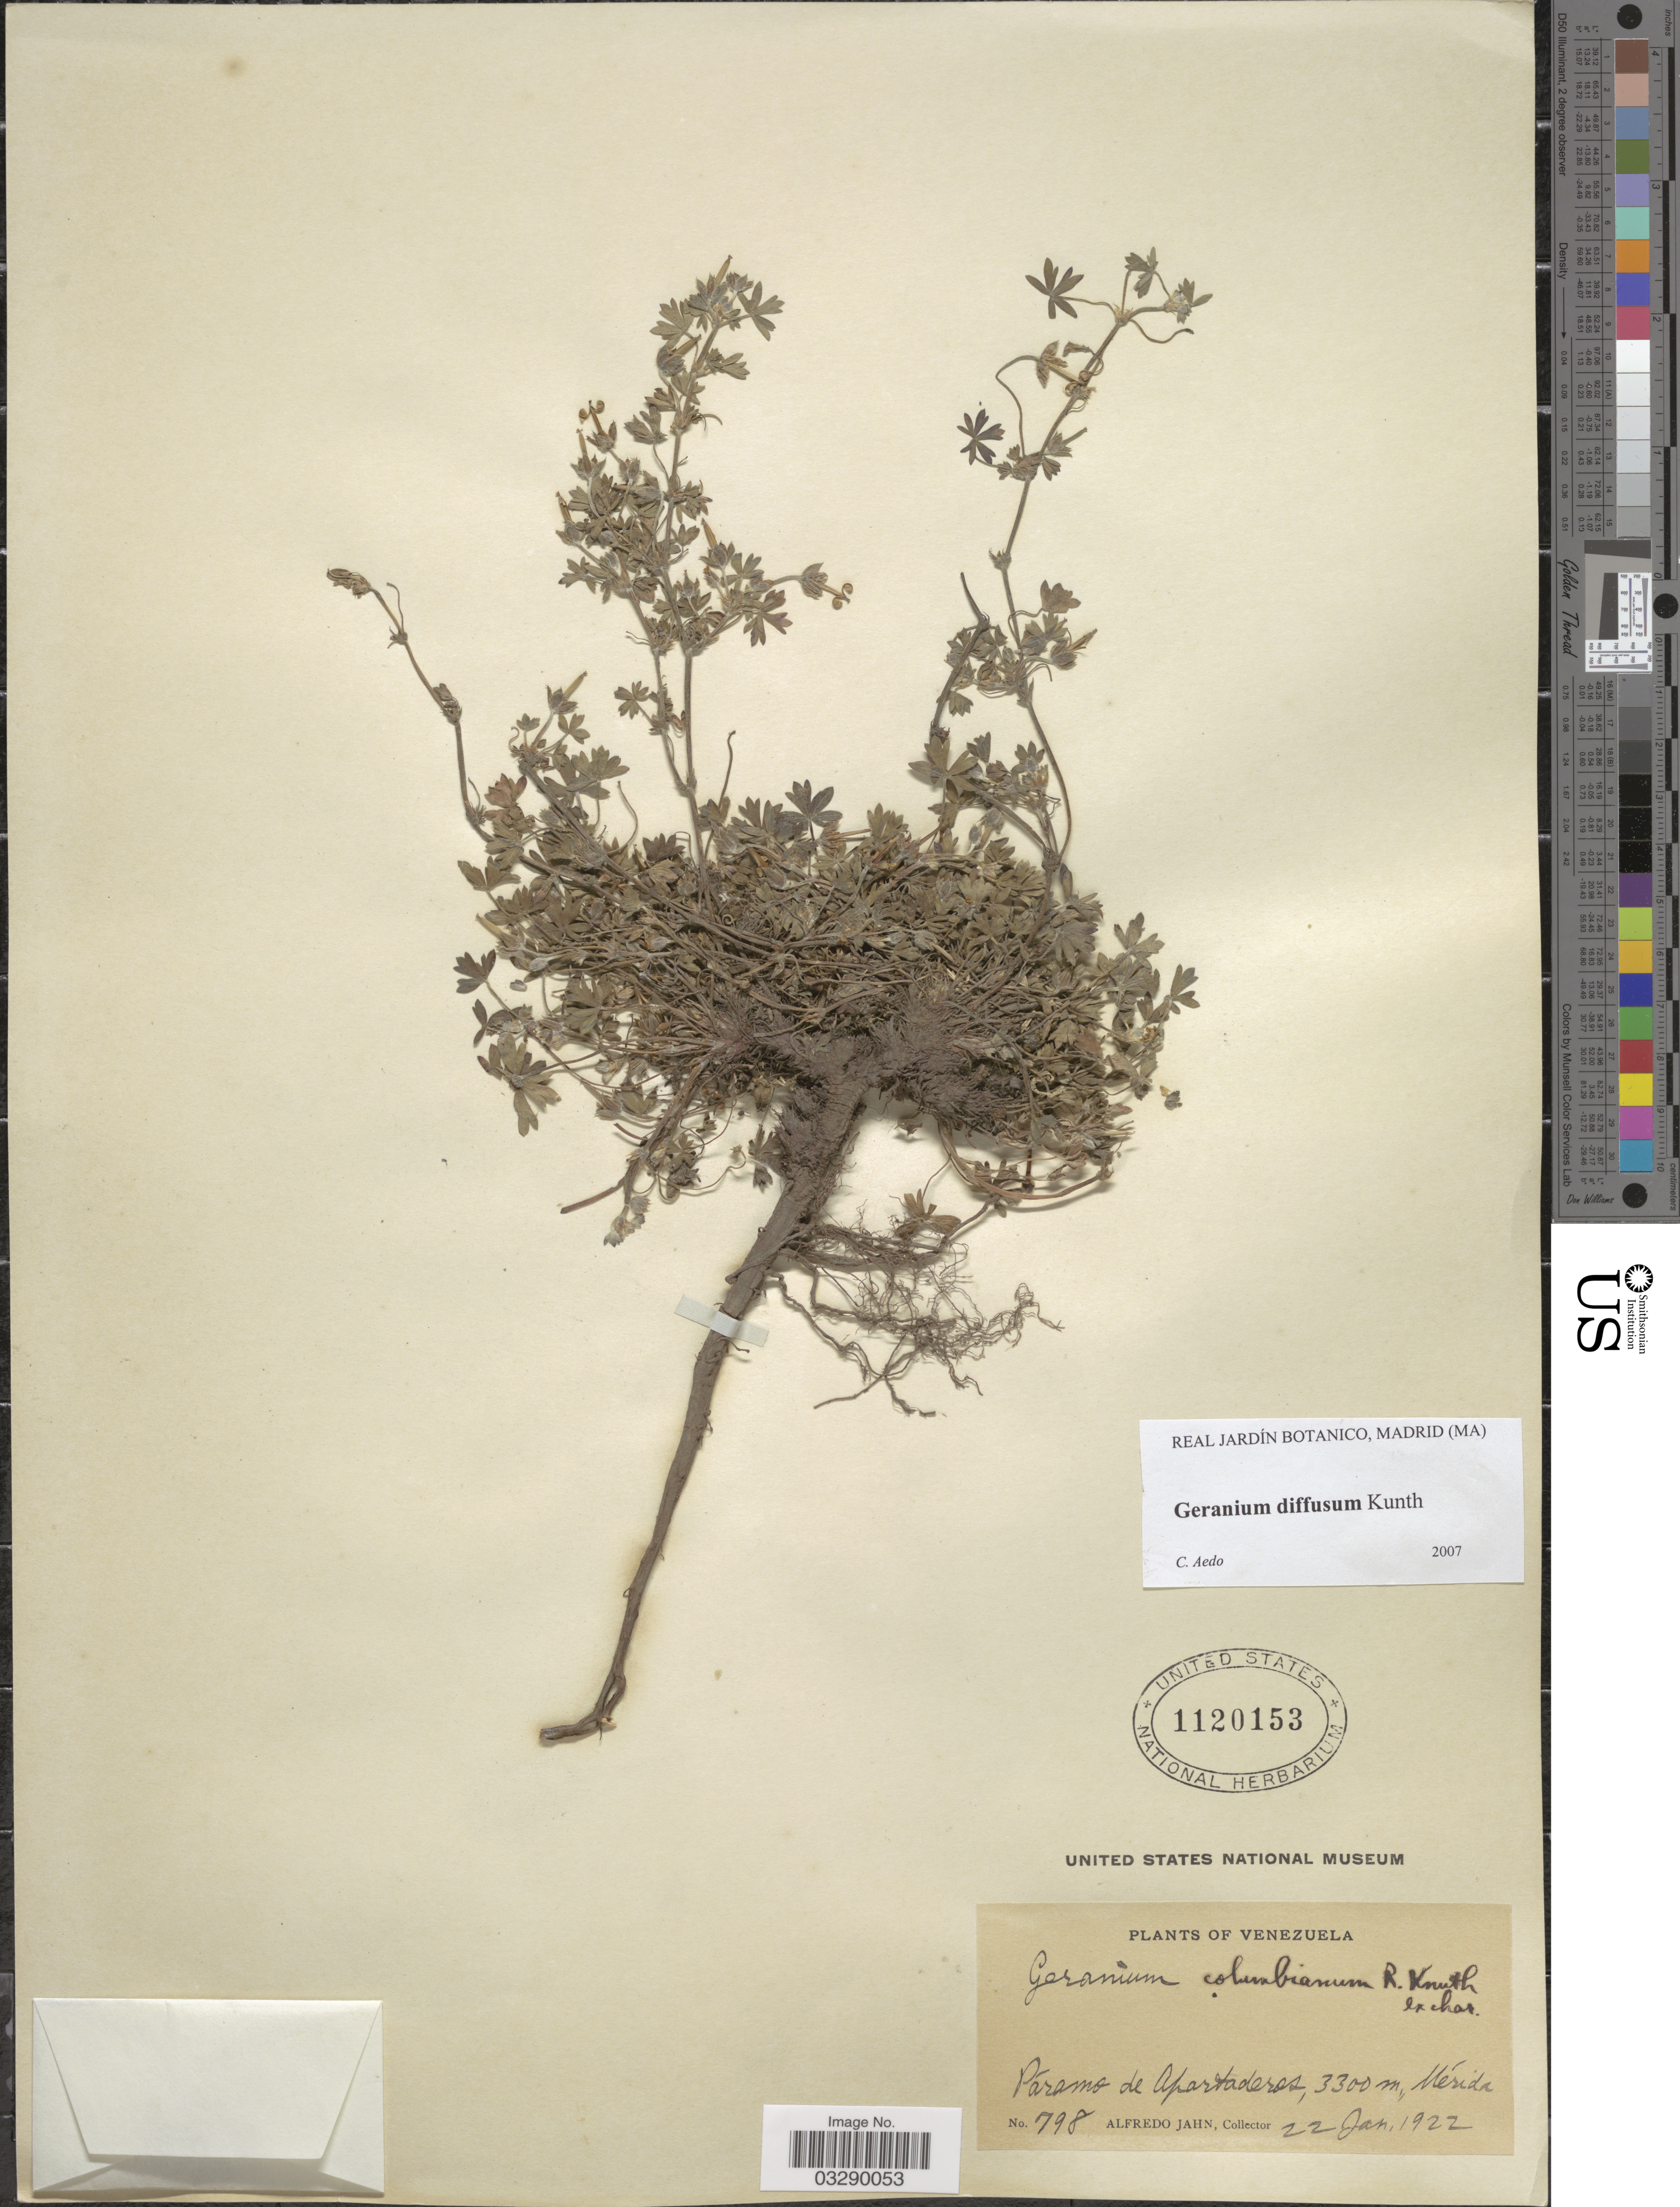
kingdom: Plantae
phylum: Tracheophyta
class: Magnoliopsida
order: Geraniales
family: Geraniaceae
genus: Geranium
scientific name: Geranium diffusum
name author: Kunth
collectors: A. Jahn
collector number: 798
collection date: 1922-01-22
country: Venezuela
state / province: Mérida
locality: Páramo de Apartaderos.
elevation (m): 3300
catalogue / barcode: US 1120153